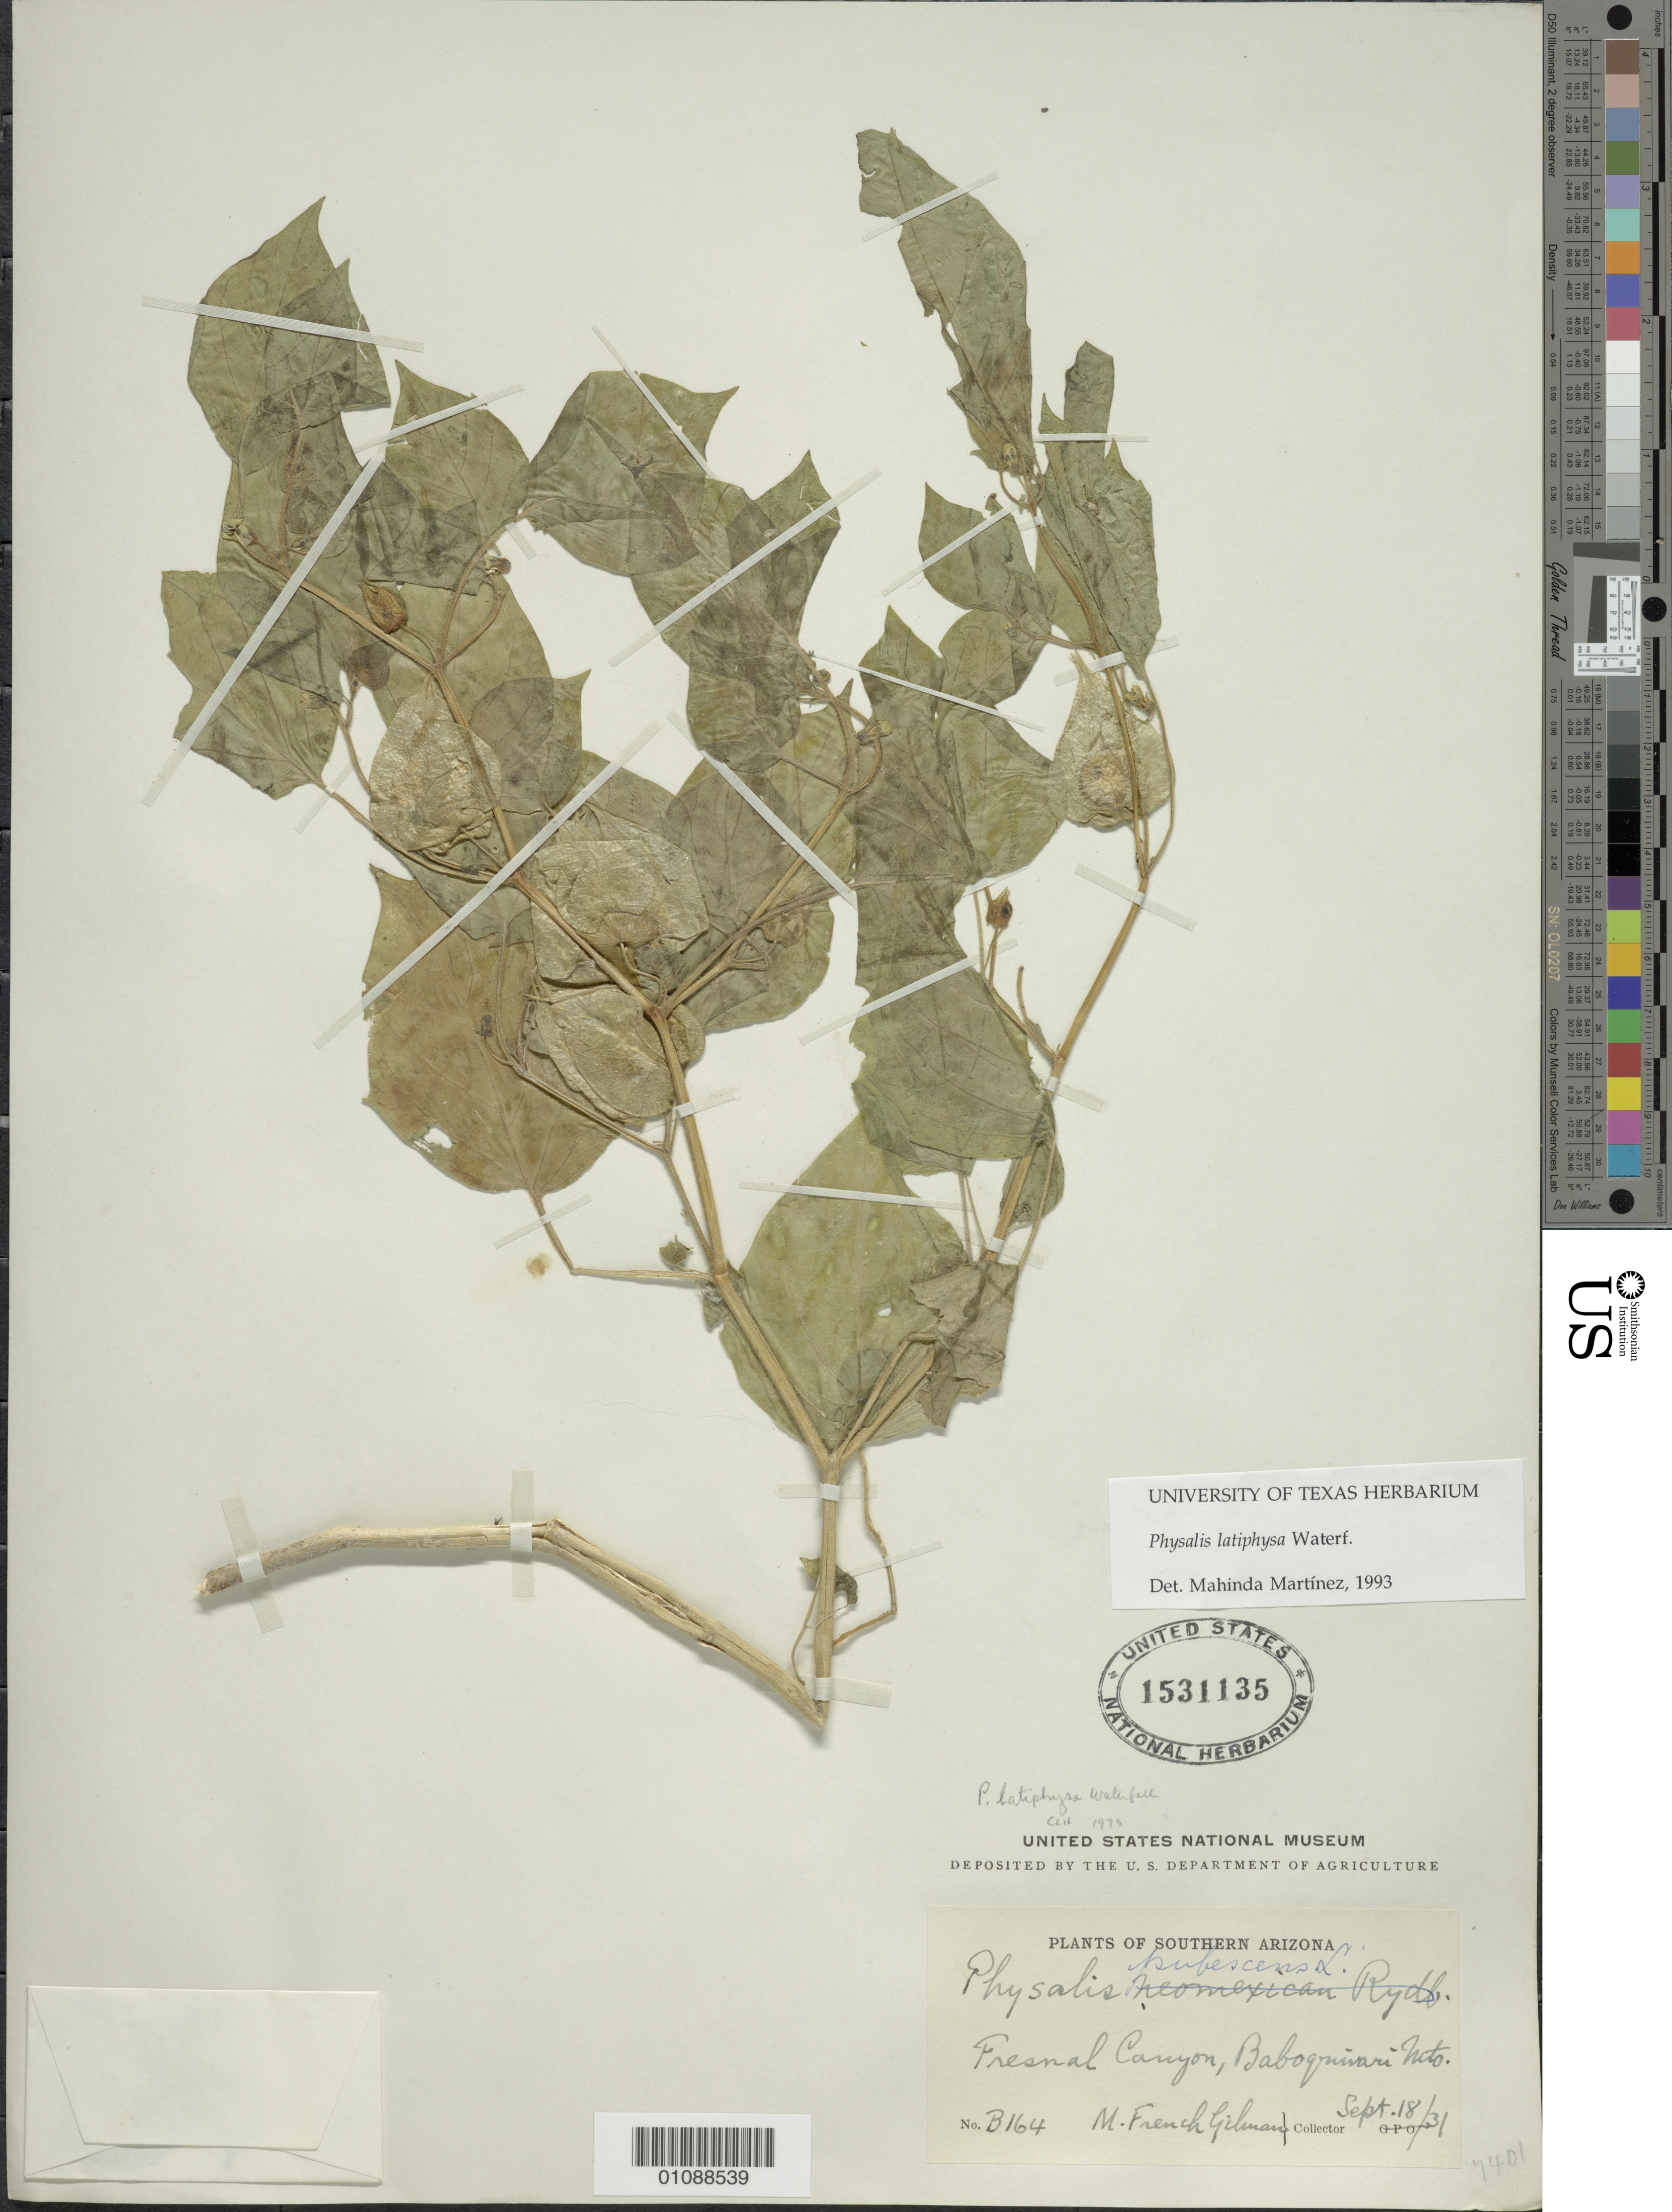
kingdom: Plantae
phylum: Tracheophyta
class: Magnoliopsida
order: Solanales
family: Solanaceae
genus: Physalis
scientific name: Physalis latiphysa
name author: Waterf.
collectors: M. F. Gilman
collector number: B164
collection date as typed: Transcribed d/m/y: 18/9/31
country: United States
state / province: Arizona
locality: Southern Arizona. Fresnal Canyon, Baboquivari Mts.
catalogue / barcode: US 1531135